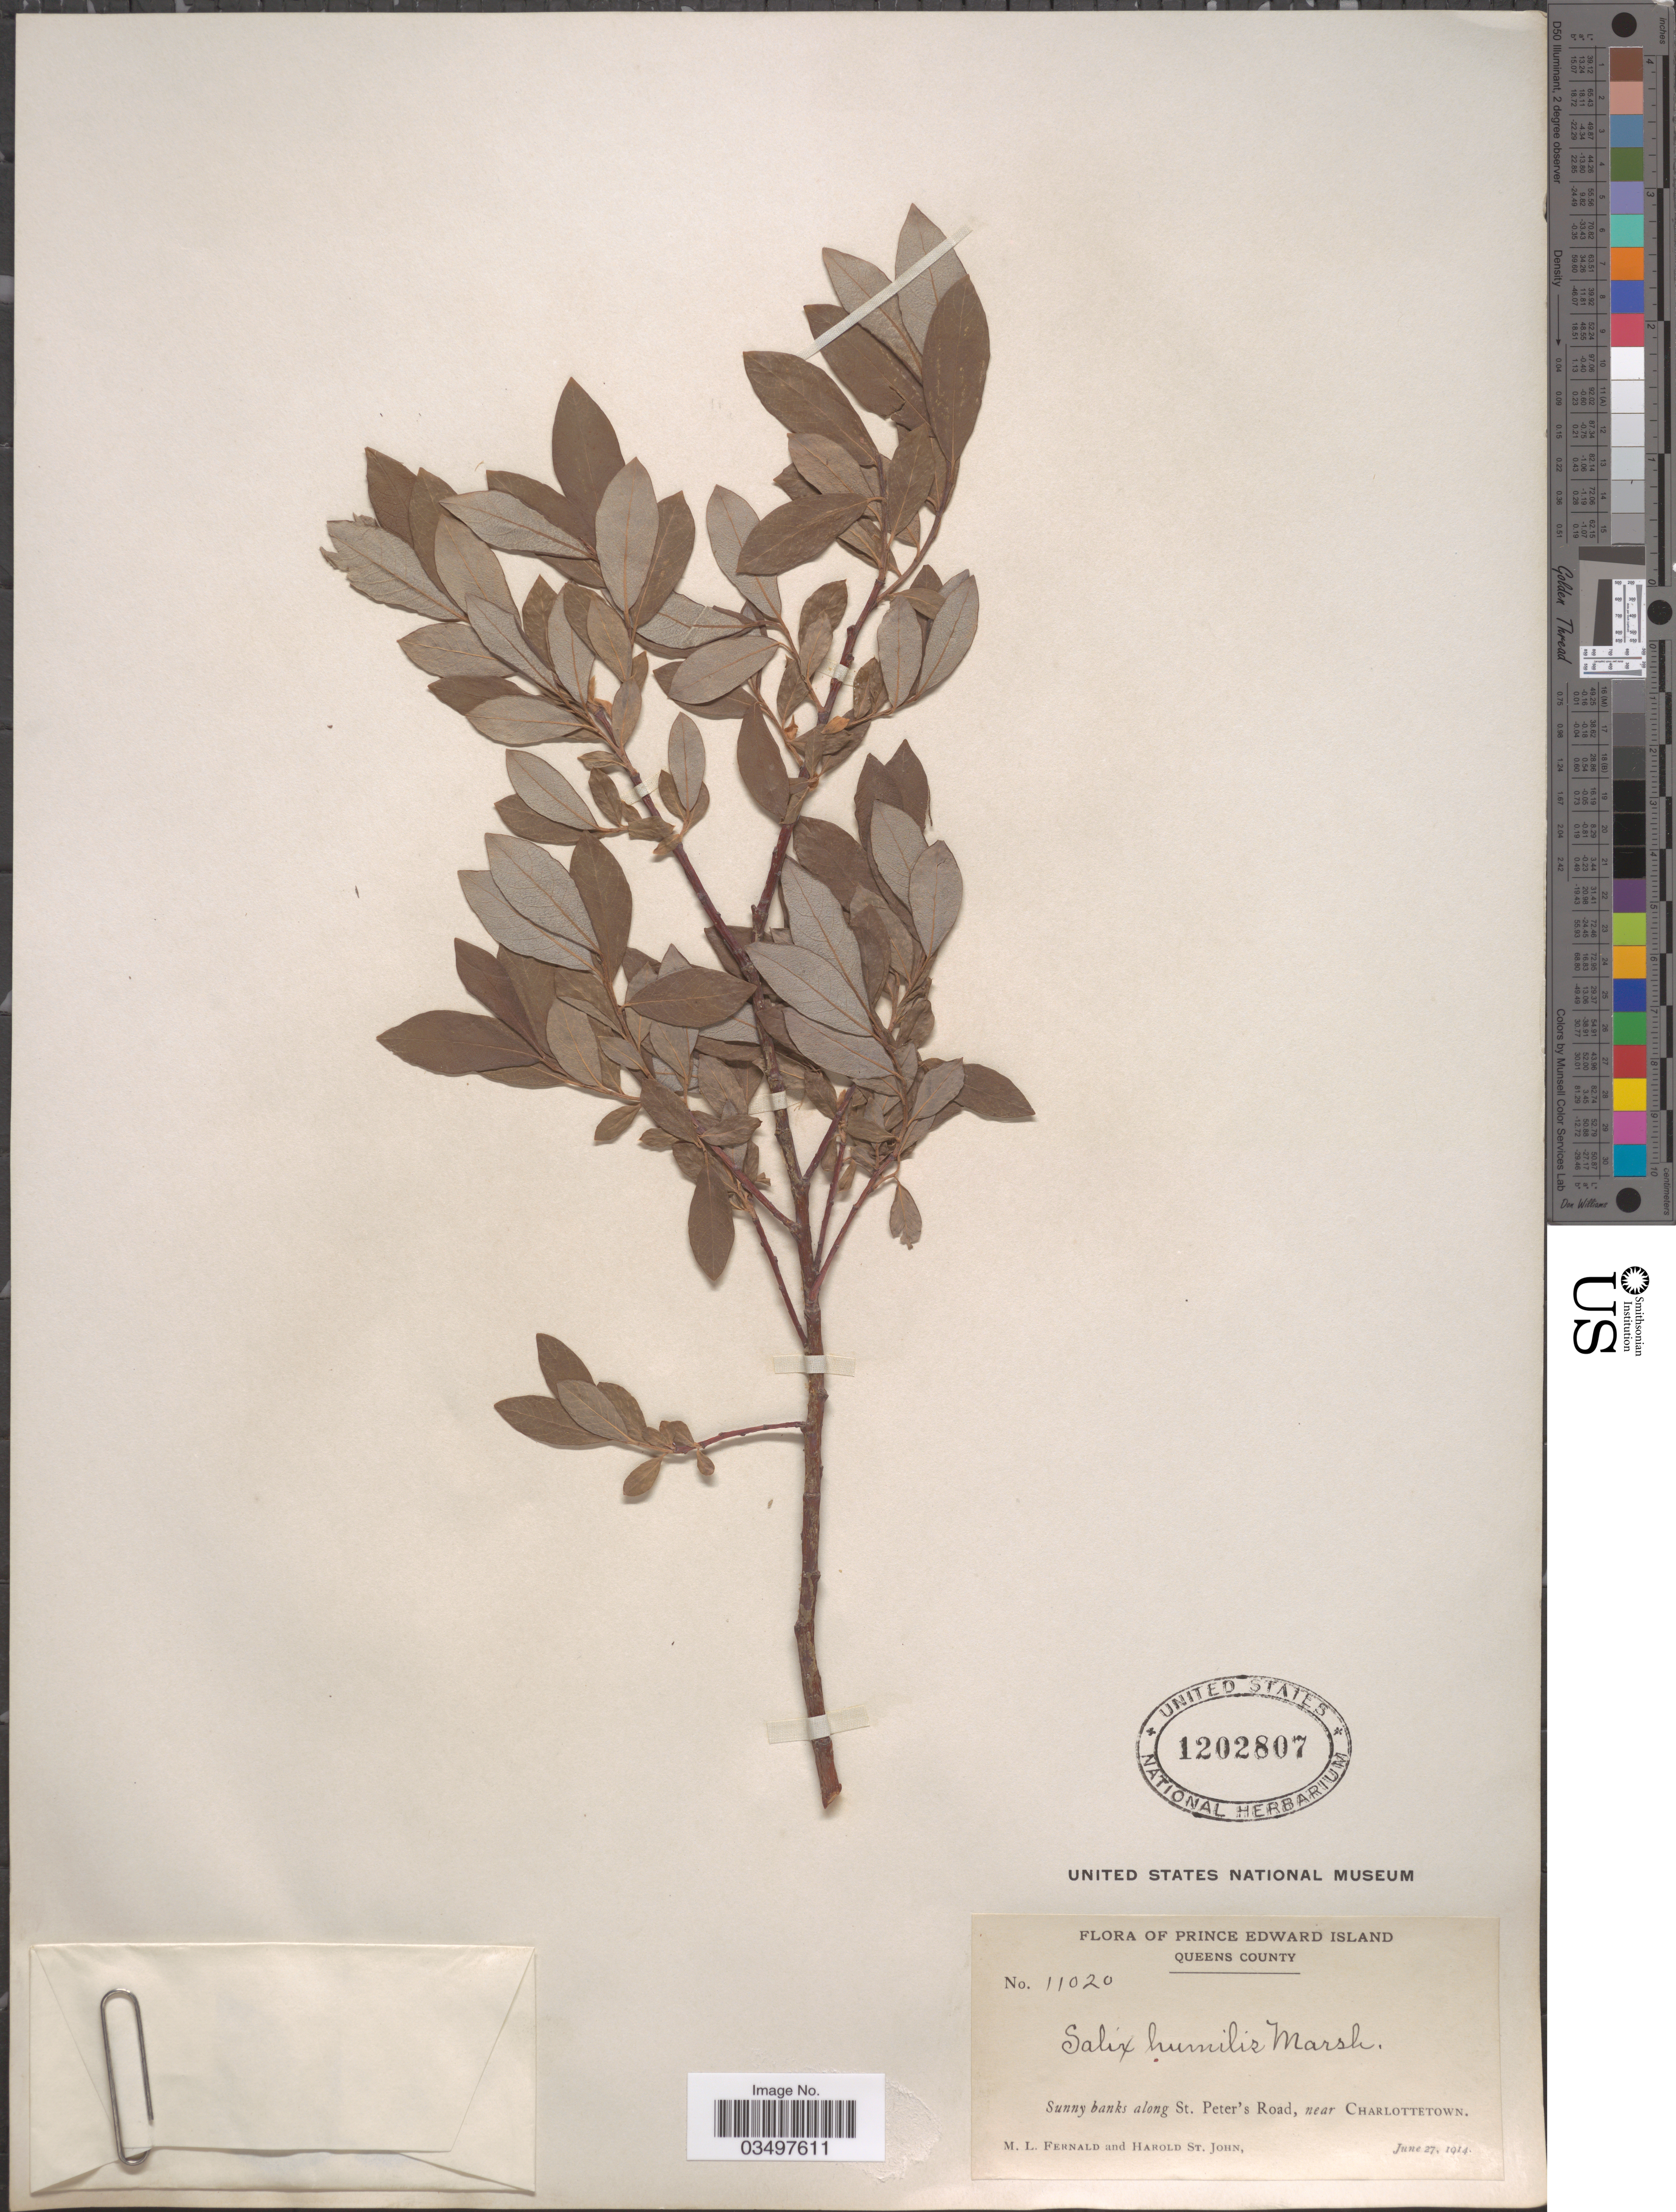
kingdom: Plantae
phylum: Tracheophyta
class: Magnoliopsida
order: Malpighiales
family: Salicaceae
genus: Salix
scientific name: Salix humilis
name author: Marshall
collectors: M. L. Fernald & H. St. John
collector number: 11020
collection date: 1914-06-27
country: Canada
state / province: Prince Edward Island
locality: Queens County. Sunny banks along St. Peter's Road, near Charlottetown.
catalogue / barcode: US 1202807